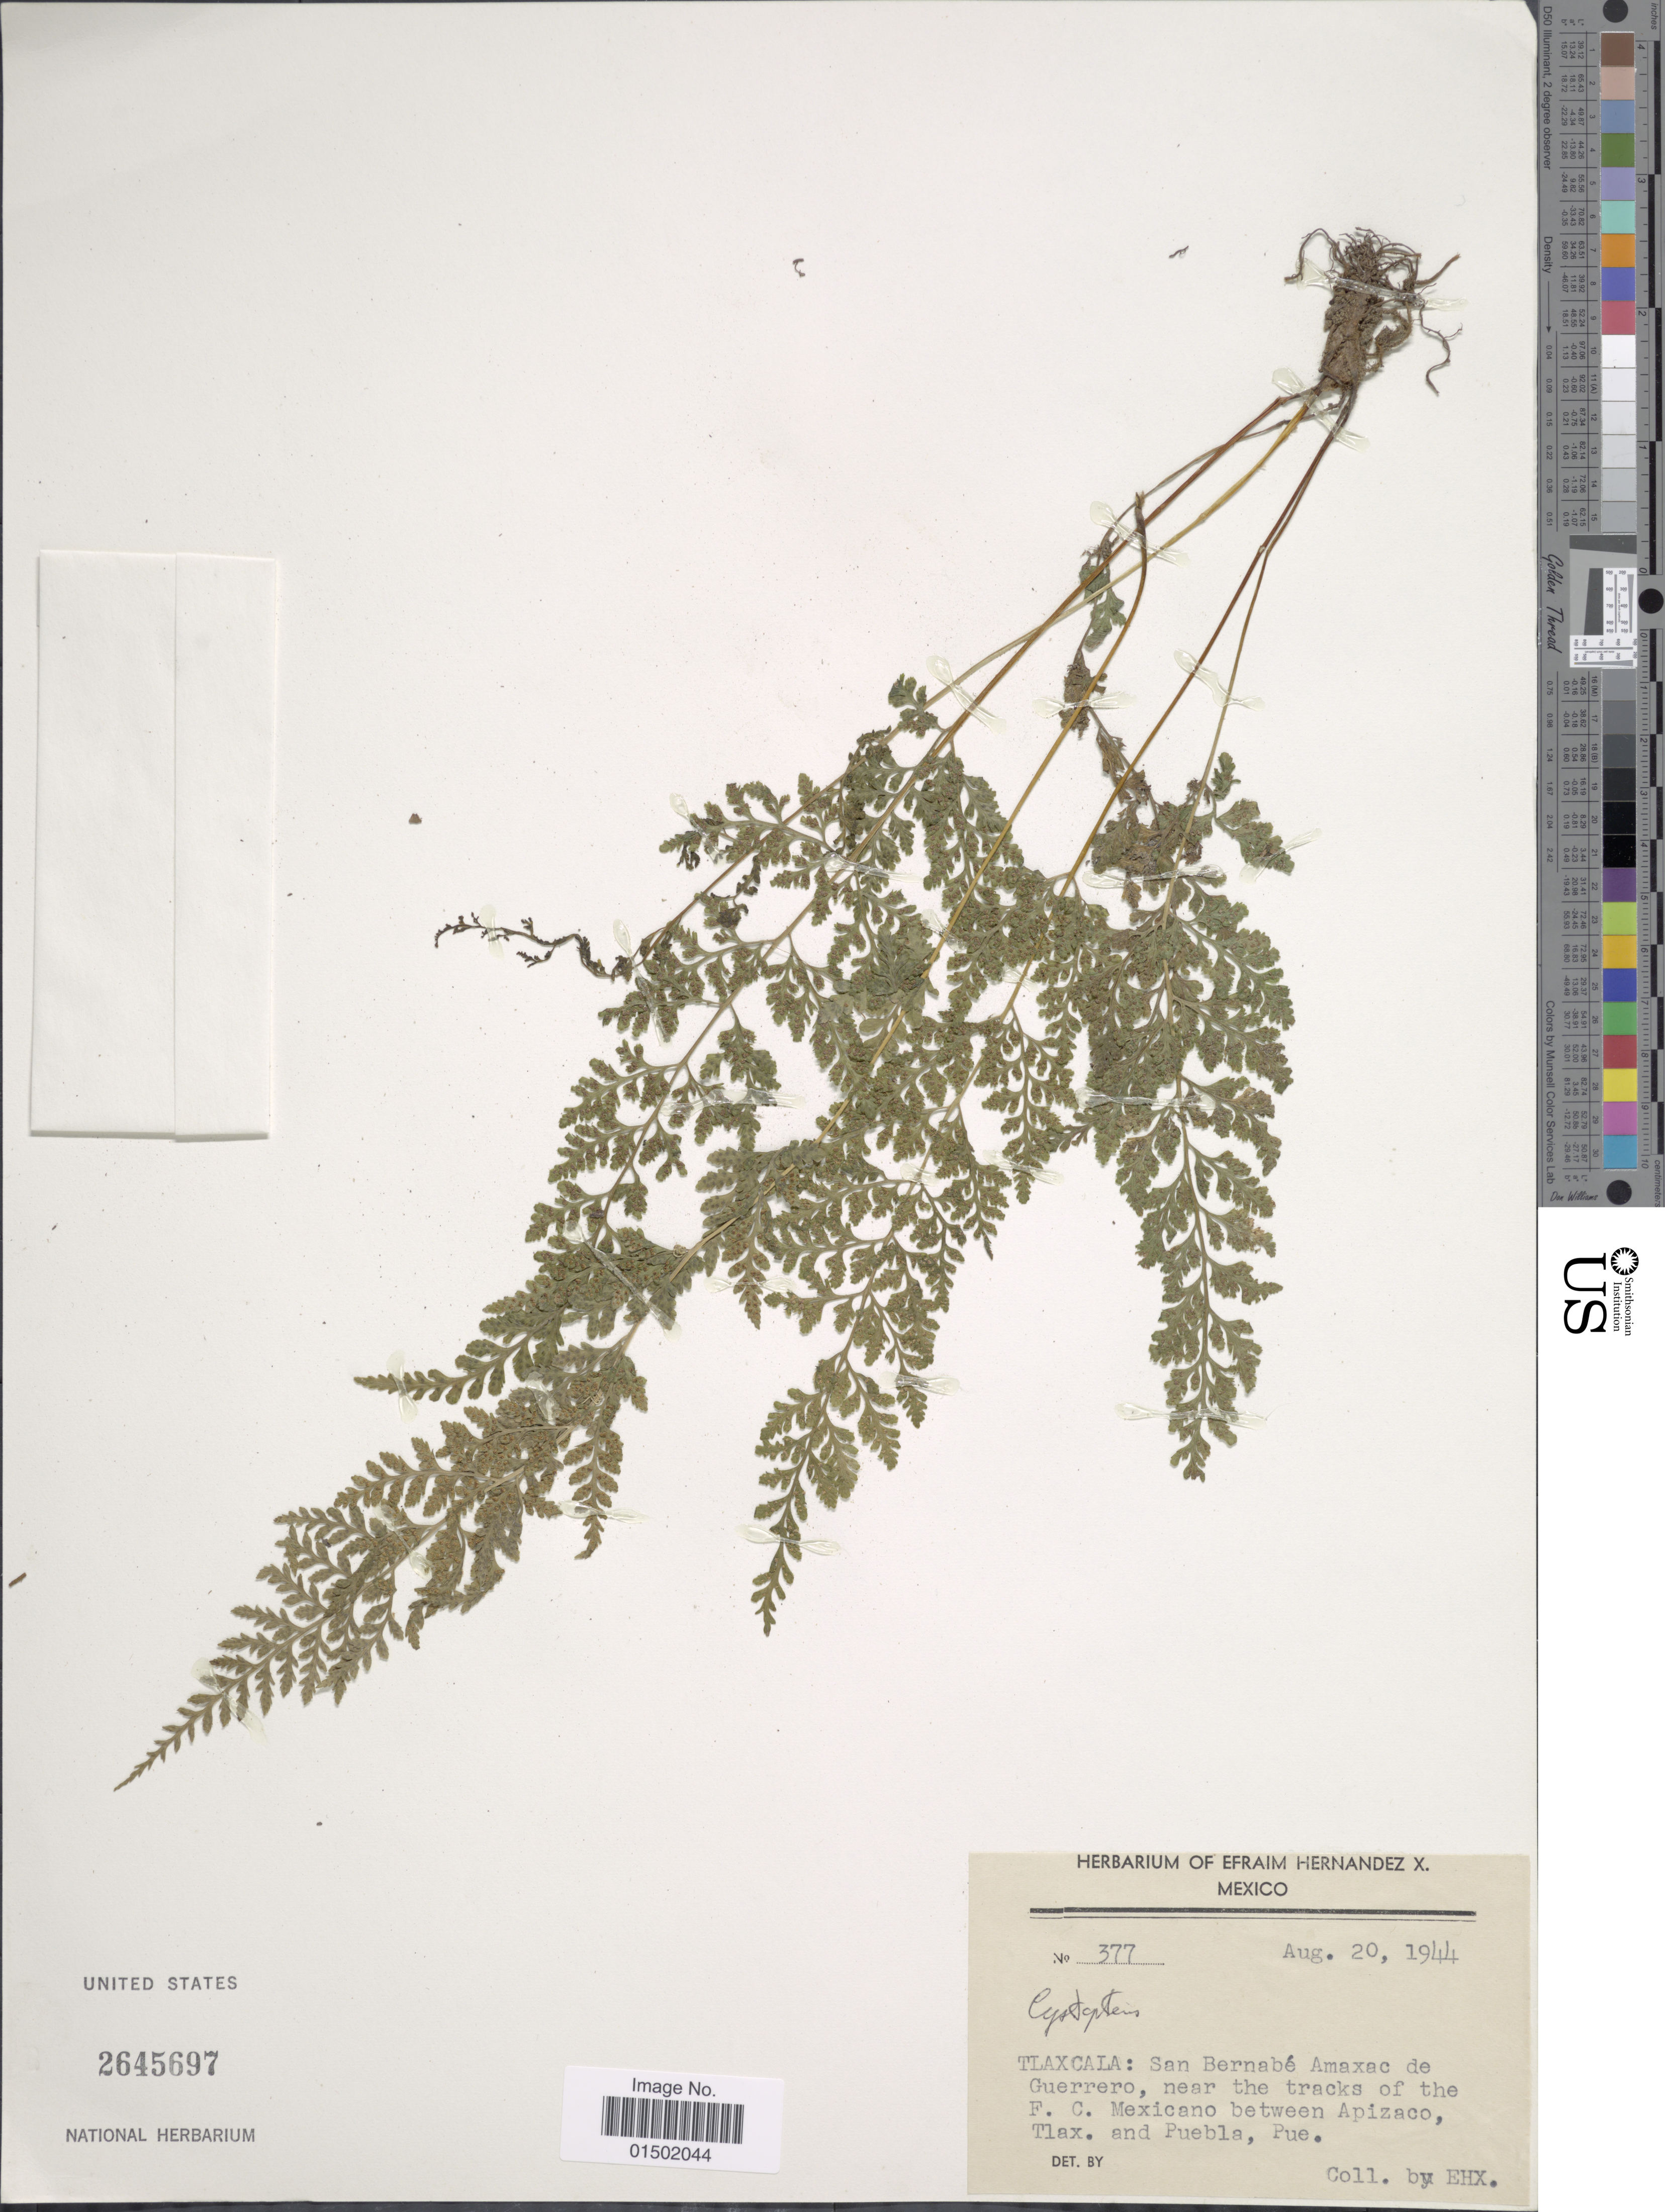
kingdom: Plantae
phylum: Tracheophyta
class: Polypodiopsida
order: Polypodiales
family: Cystopteridaceae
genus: Cystopteris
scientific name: Cystopteris fragilis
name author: (L.) Bernh.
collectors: E. Hernandez X.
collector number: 377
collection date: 1944-08-20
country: Mexico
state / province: Tlaxcala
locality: San Bernabe Amaxac de Guerrero, near the tracks of the F. C. Mexicano between Apizaco, Tlax. and Puebla, Pue.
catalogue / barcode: US 2645697